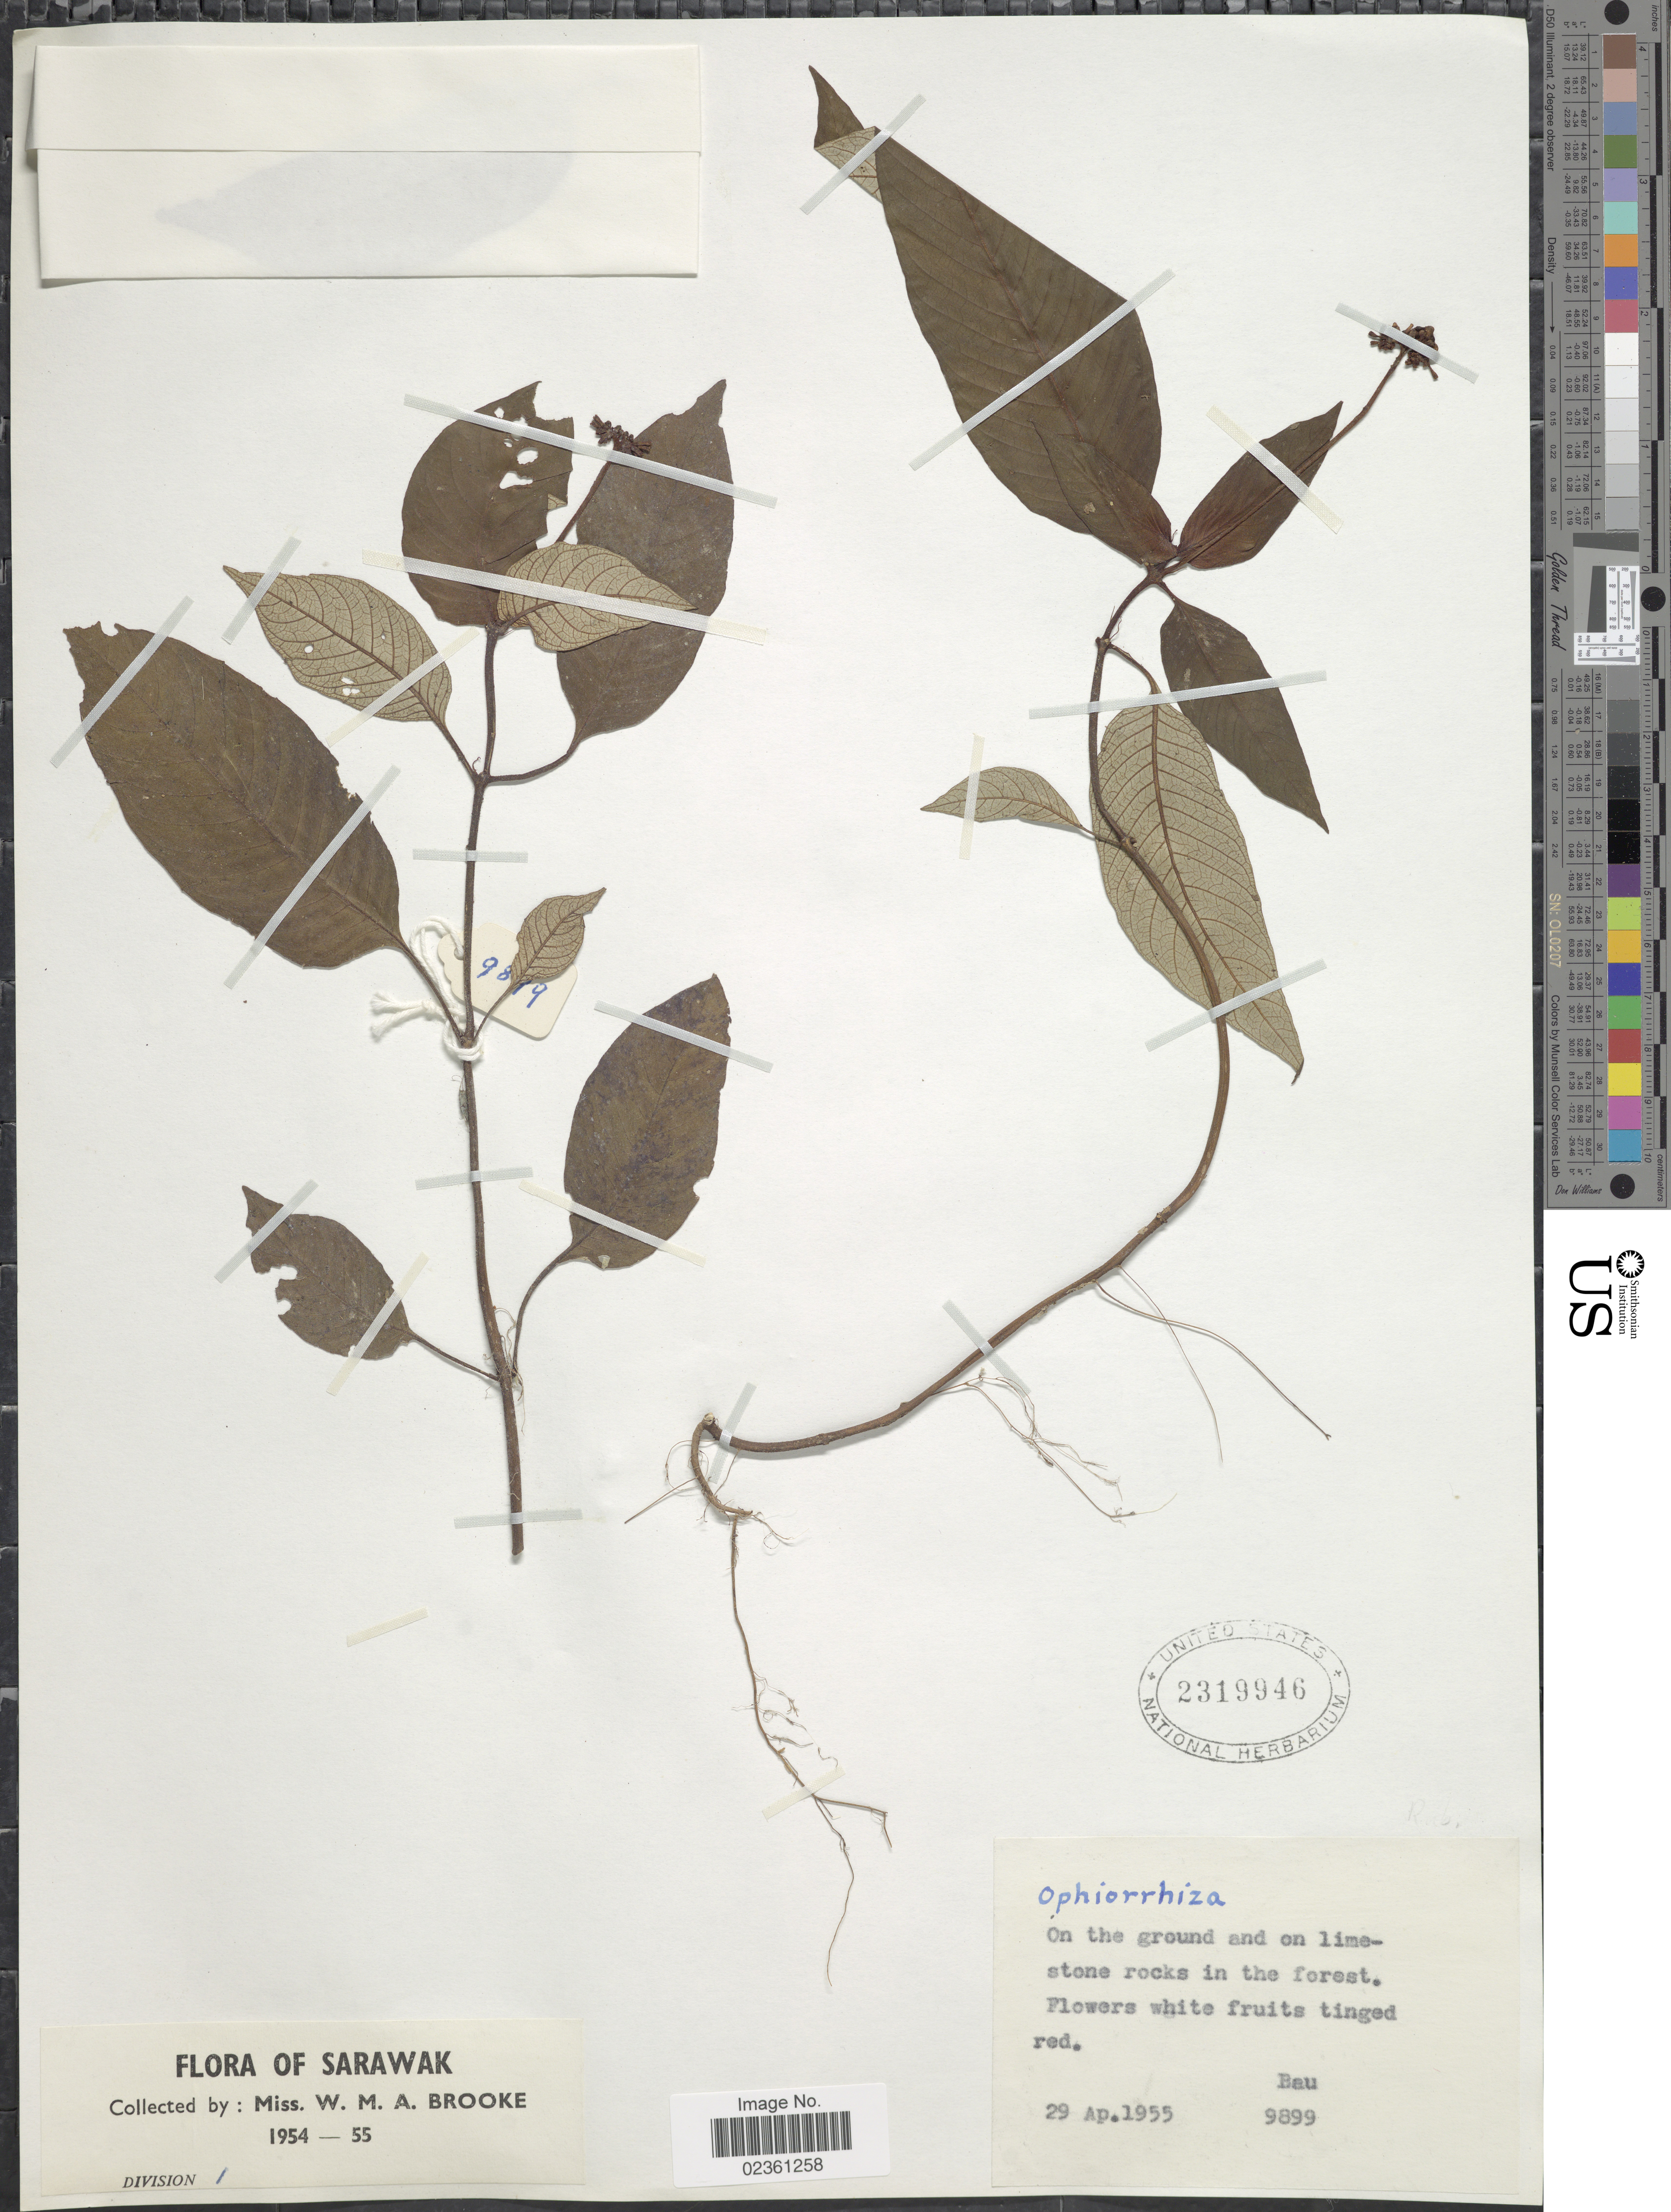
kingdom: Plantae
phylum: Tracheophyta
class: Magnoliopsida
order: Gentianales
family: Rubiaceae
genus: Ophiorrhiza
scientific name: Ophiorrhiza sp.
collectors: W. Brooke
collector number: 9899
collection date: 1955-04-29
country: Malaysia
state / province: Sarawak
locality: On the ground and on limestone rocks in the forest, Bau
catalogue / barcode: US 2319946